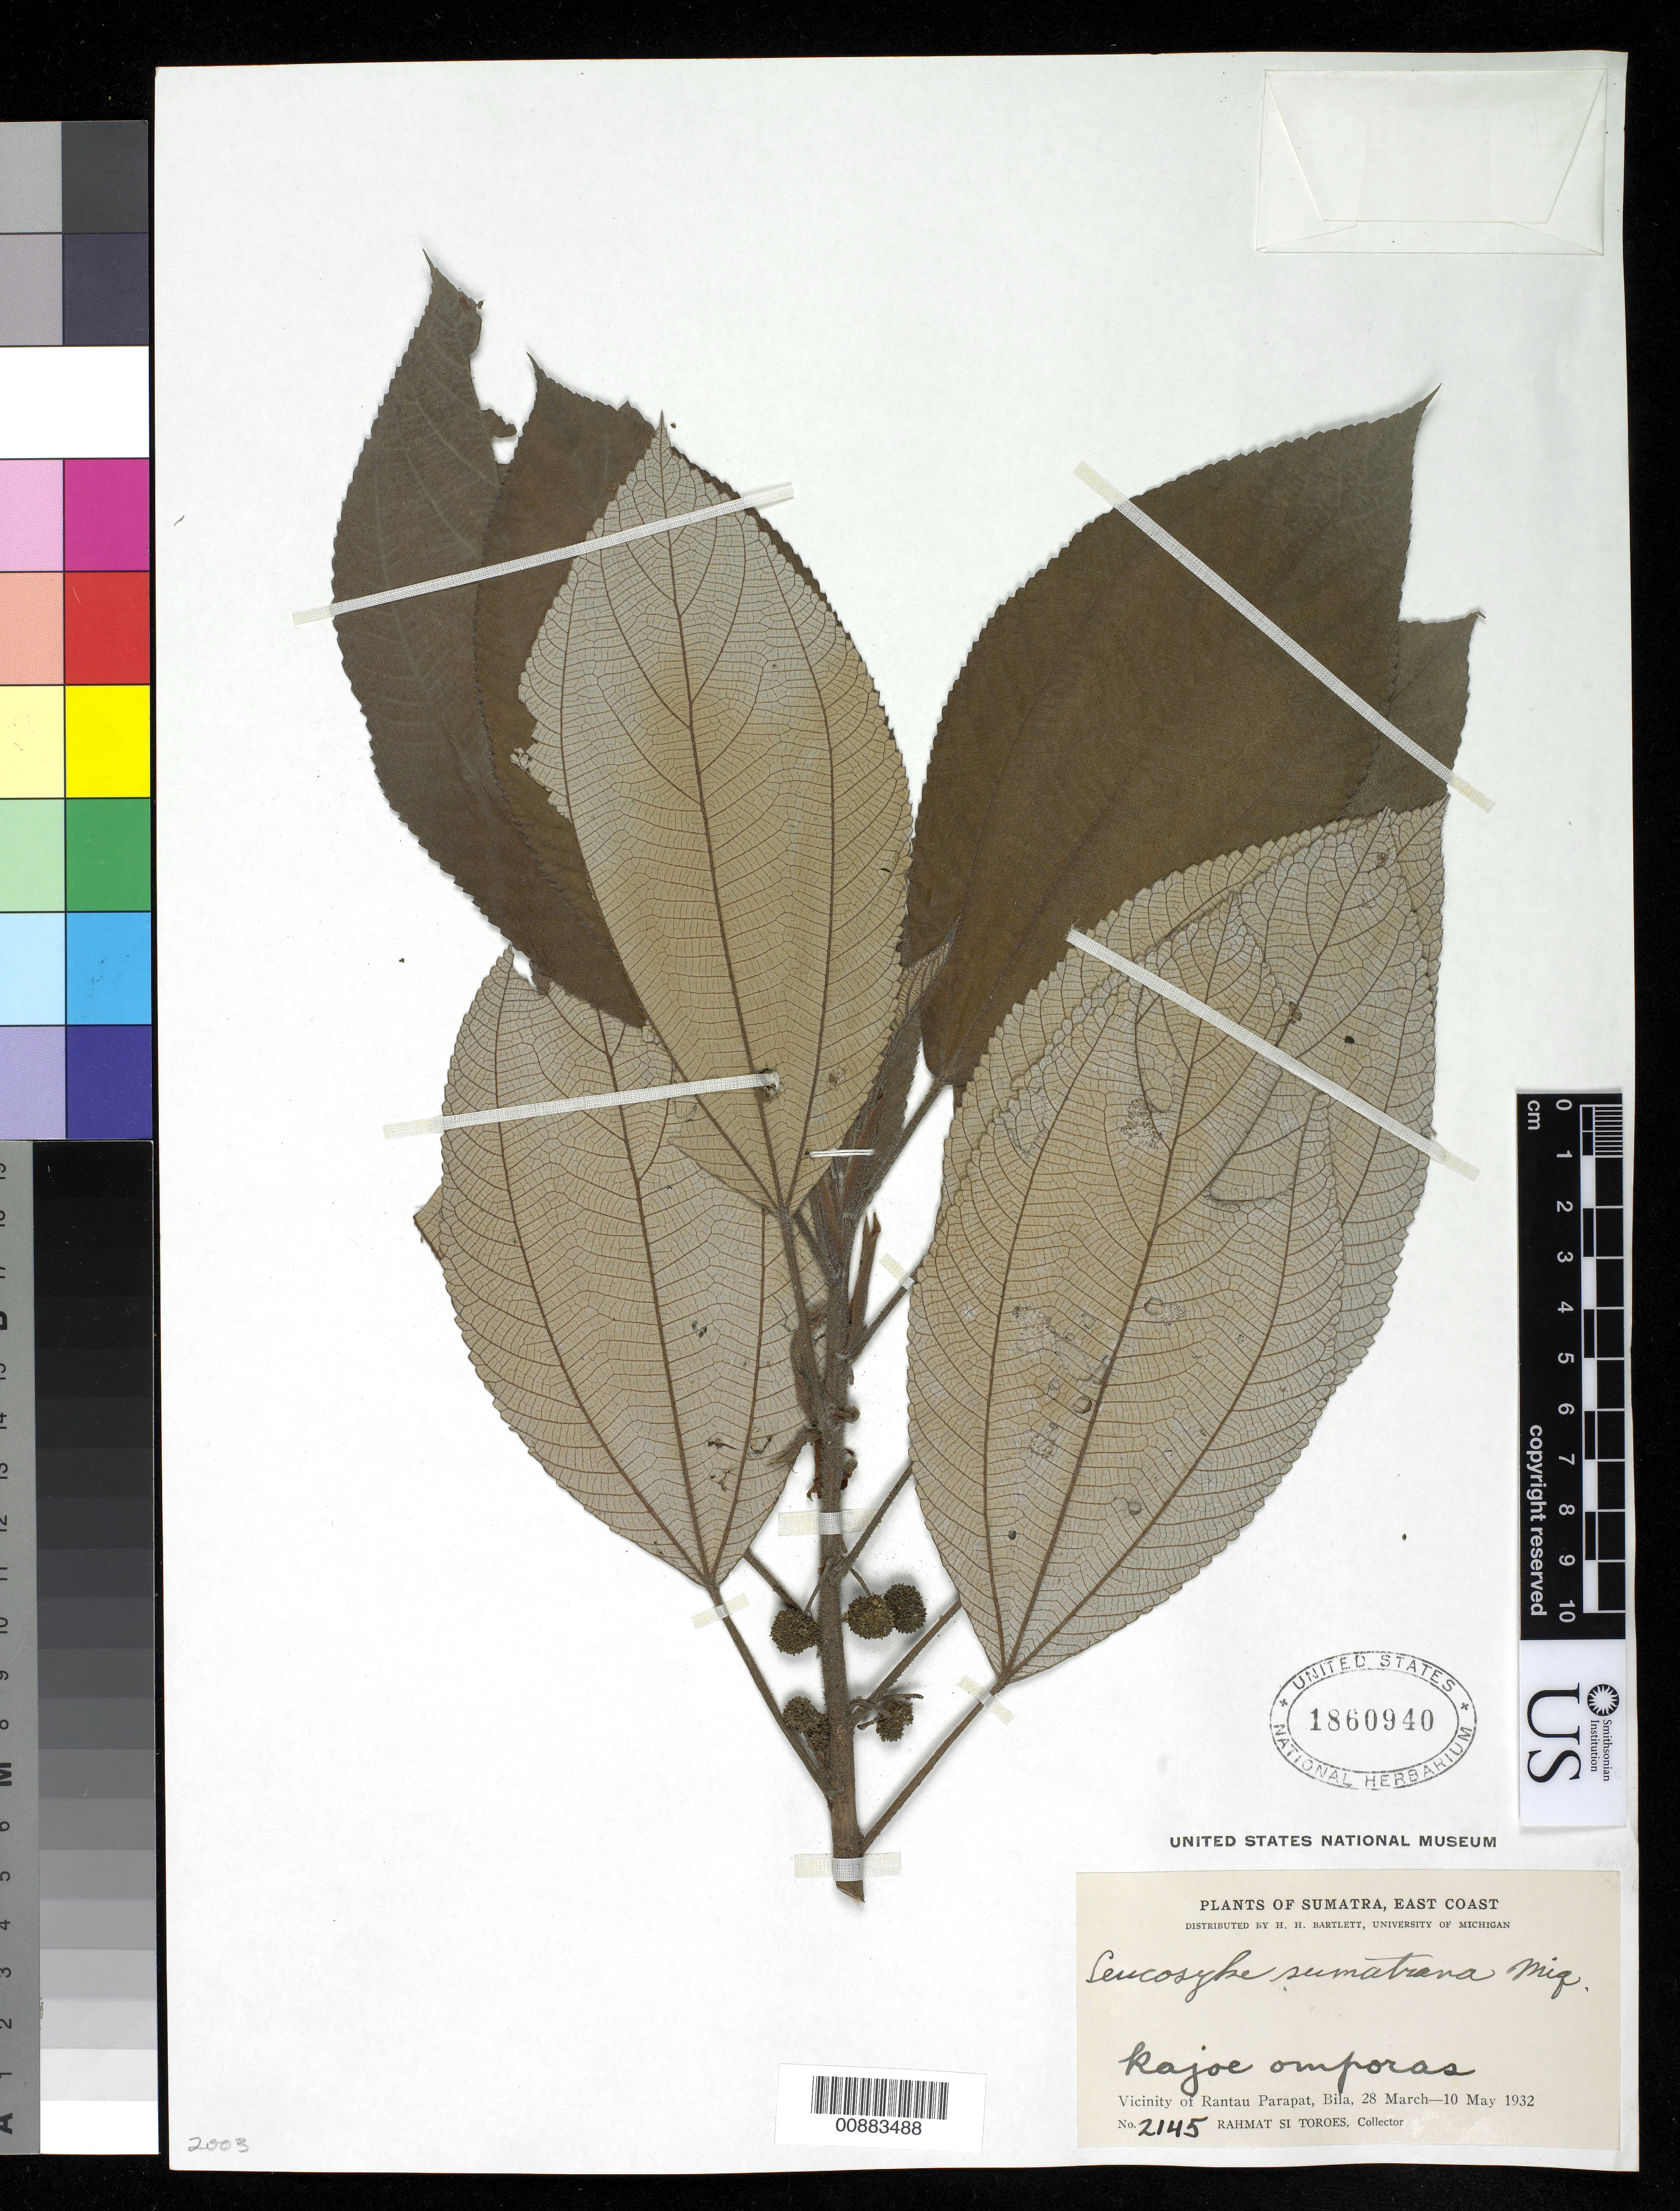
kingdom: Plantae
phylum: Tracheophyta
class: Magnoliopsida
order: Rosales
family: Urticaceae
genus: Leucosyke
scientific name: Leucosyke sumatrana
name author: Miq.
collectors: Rahmat Si Boeea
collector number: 2145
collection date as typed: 28 Mar 1932 to 10 May 1932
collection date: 1932-03-28/1932-05-10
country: Indonesia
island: Sumatra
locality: Sumatra, in the vicinity of Rantau Parapat, Bila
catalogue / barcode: US 1860940